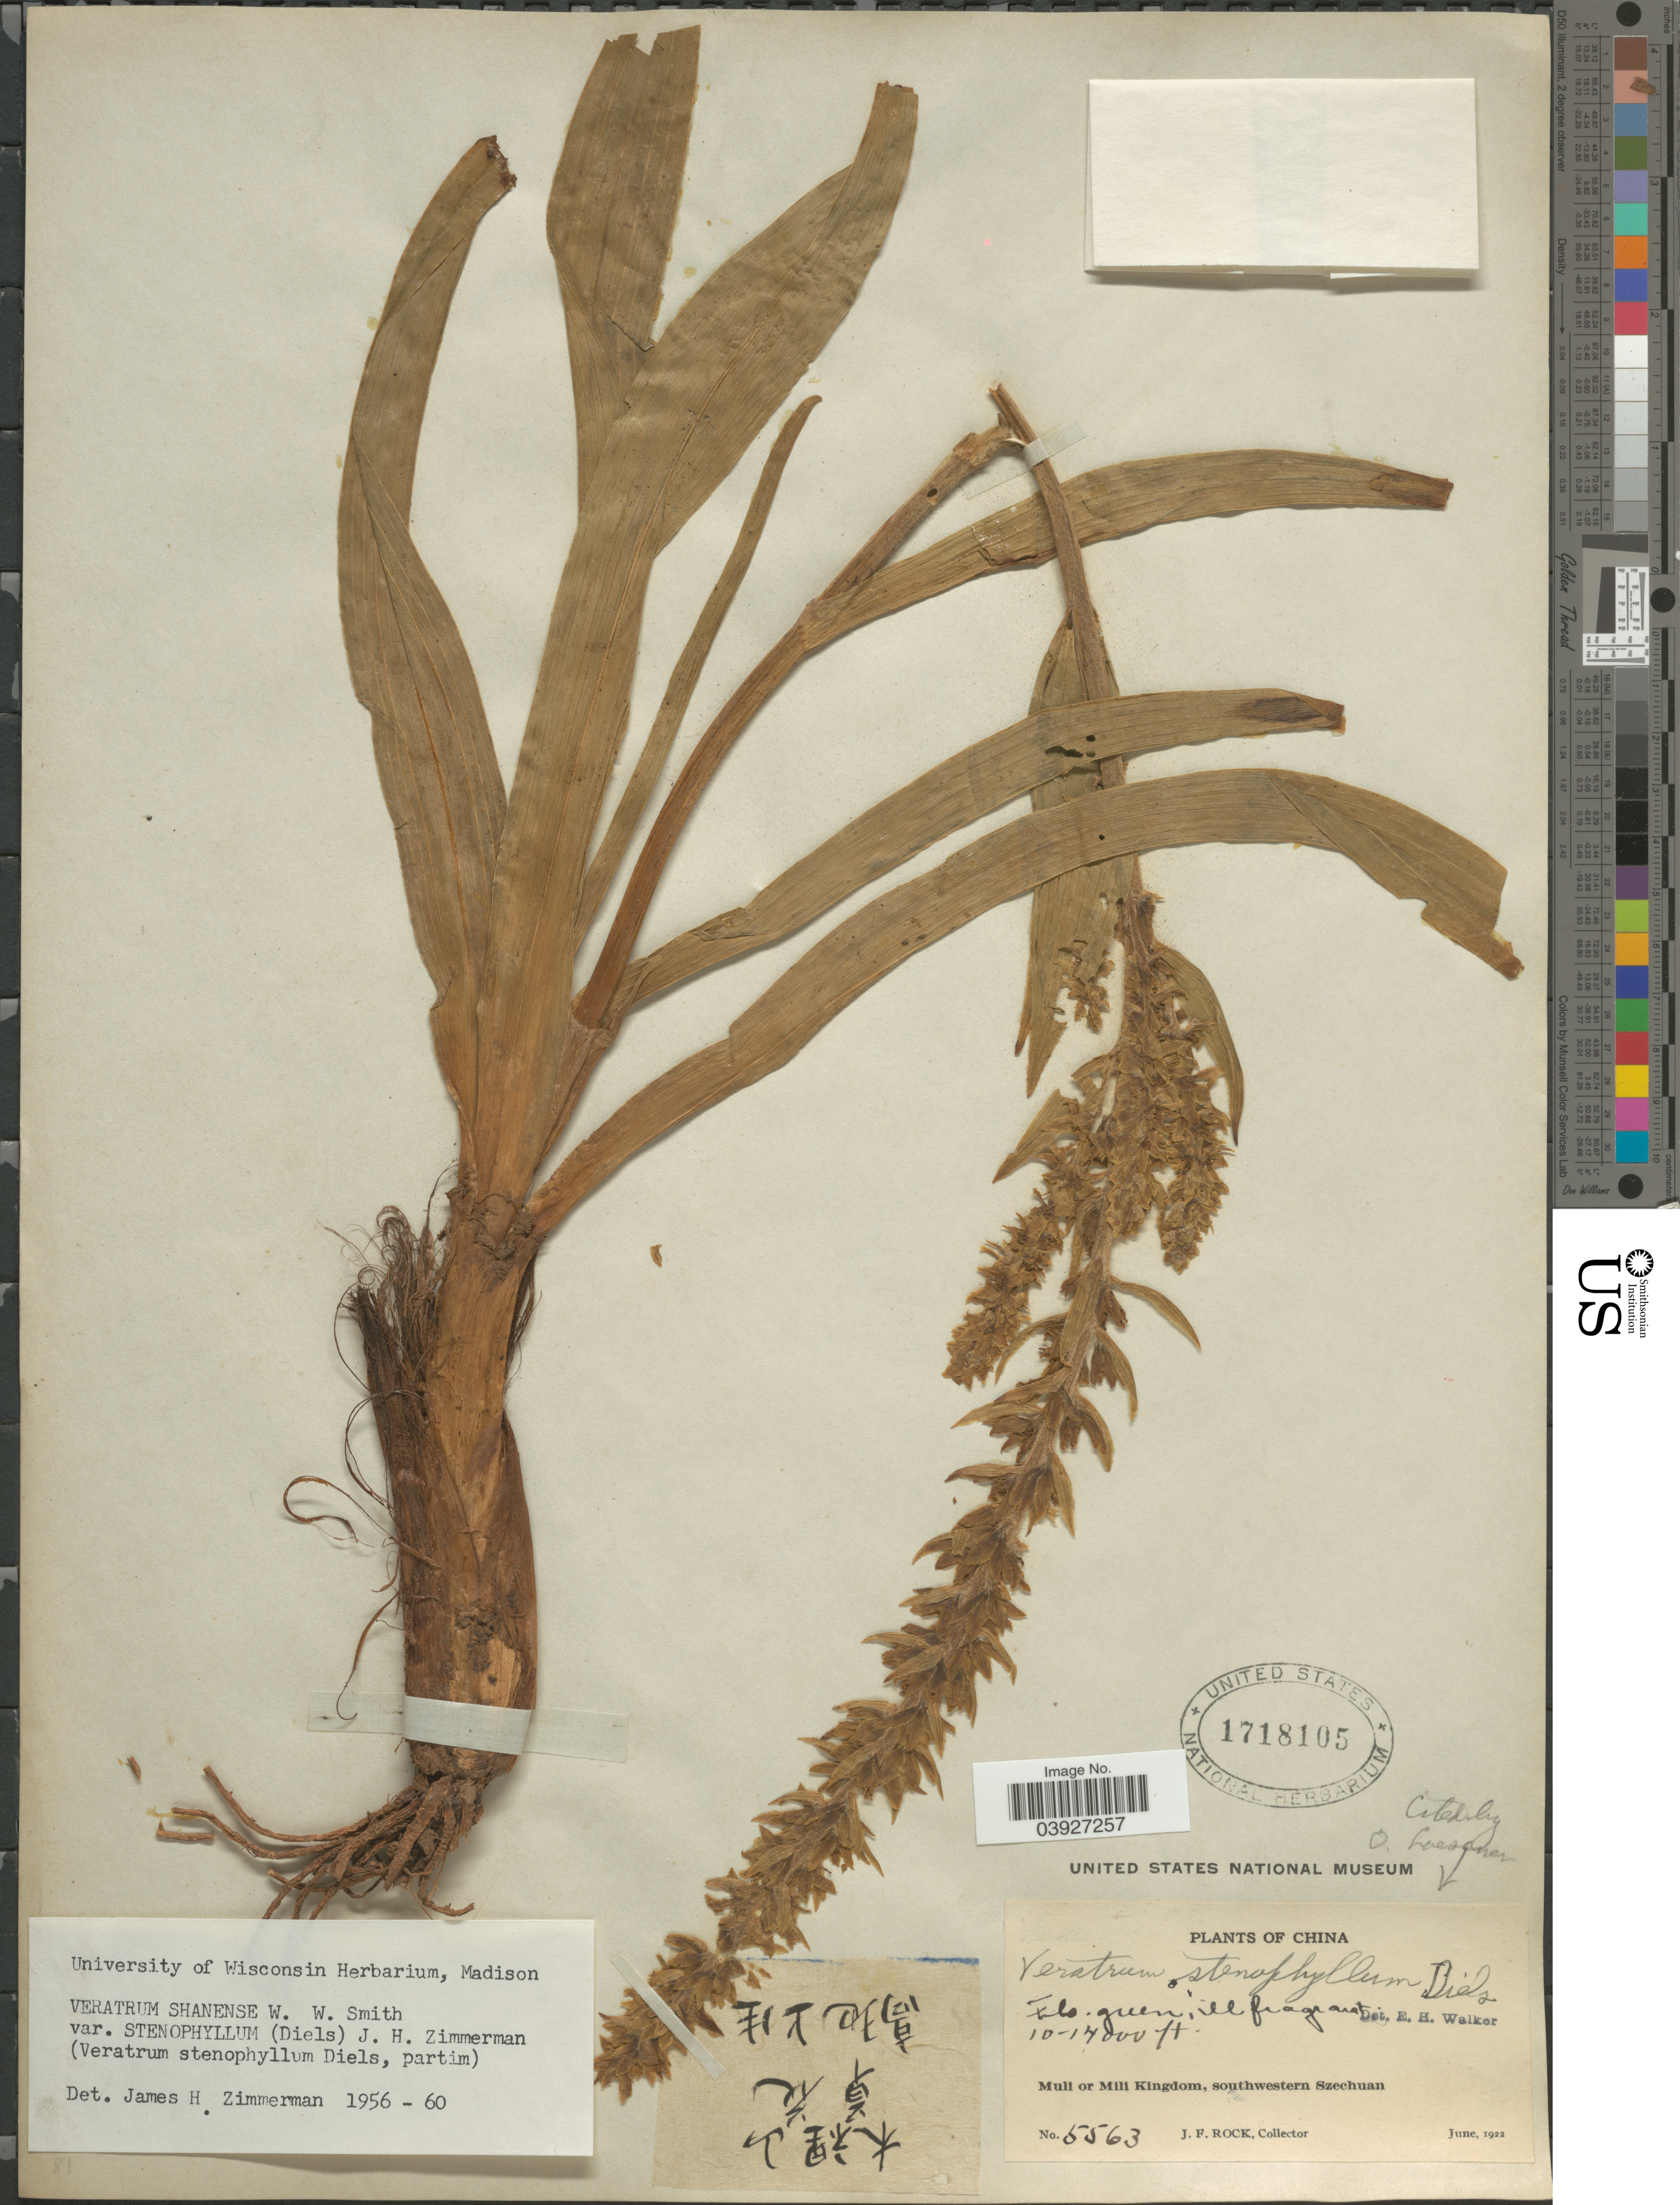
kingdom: Plantae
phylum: Tracheophyta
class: Liliopsida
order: Liliales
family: Melanthiaceae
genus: Veratrum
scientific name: Veratrum shanense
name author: W.W. Sm.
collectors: J. Rock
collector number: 5563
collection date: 1922-06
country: China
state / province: Sichuan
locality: Muli or Mili Kingdom, southwestern Szechuan.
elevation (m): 3048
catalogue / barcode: US 1718105